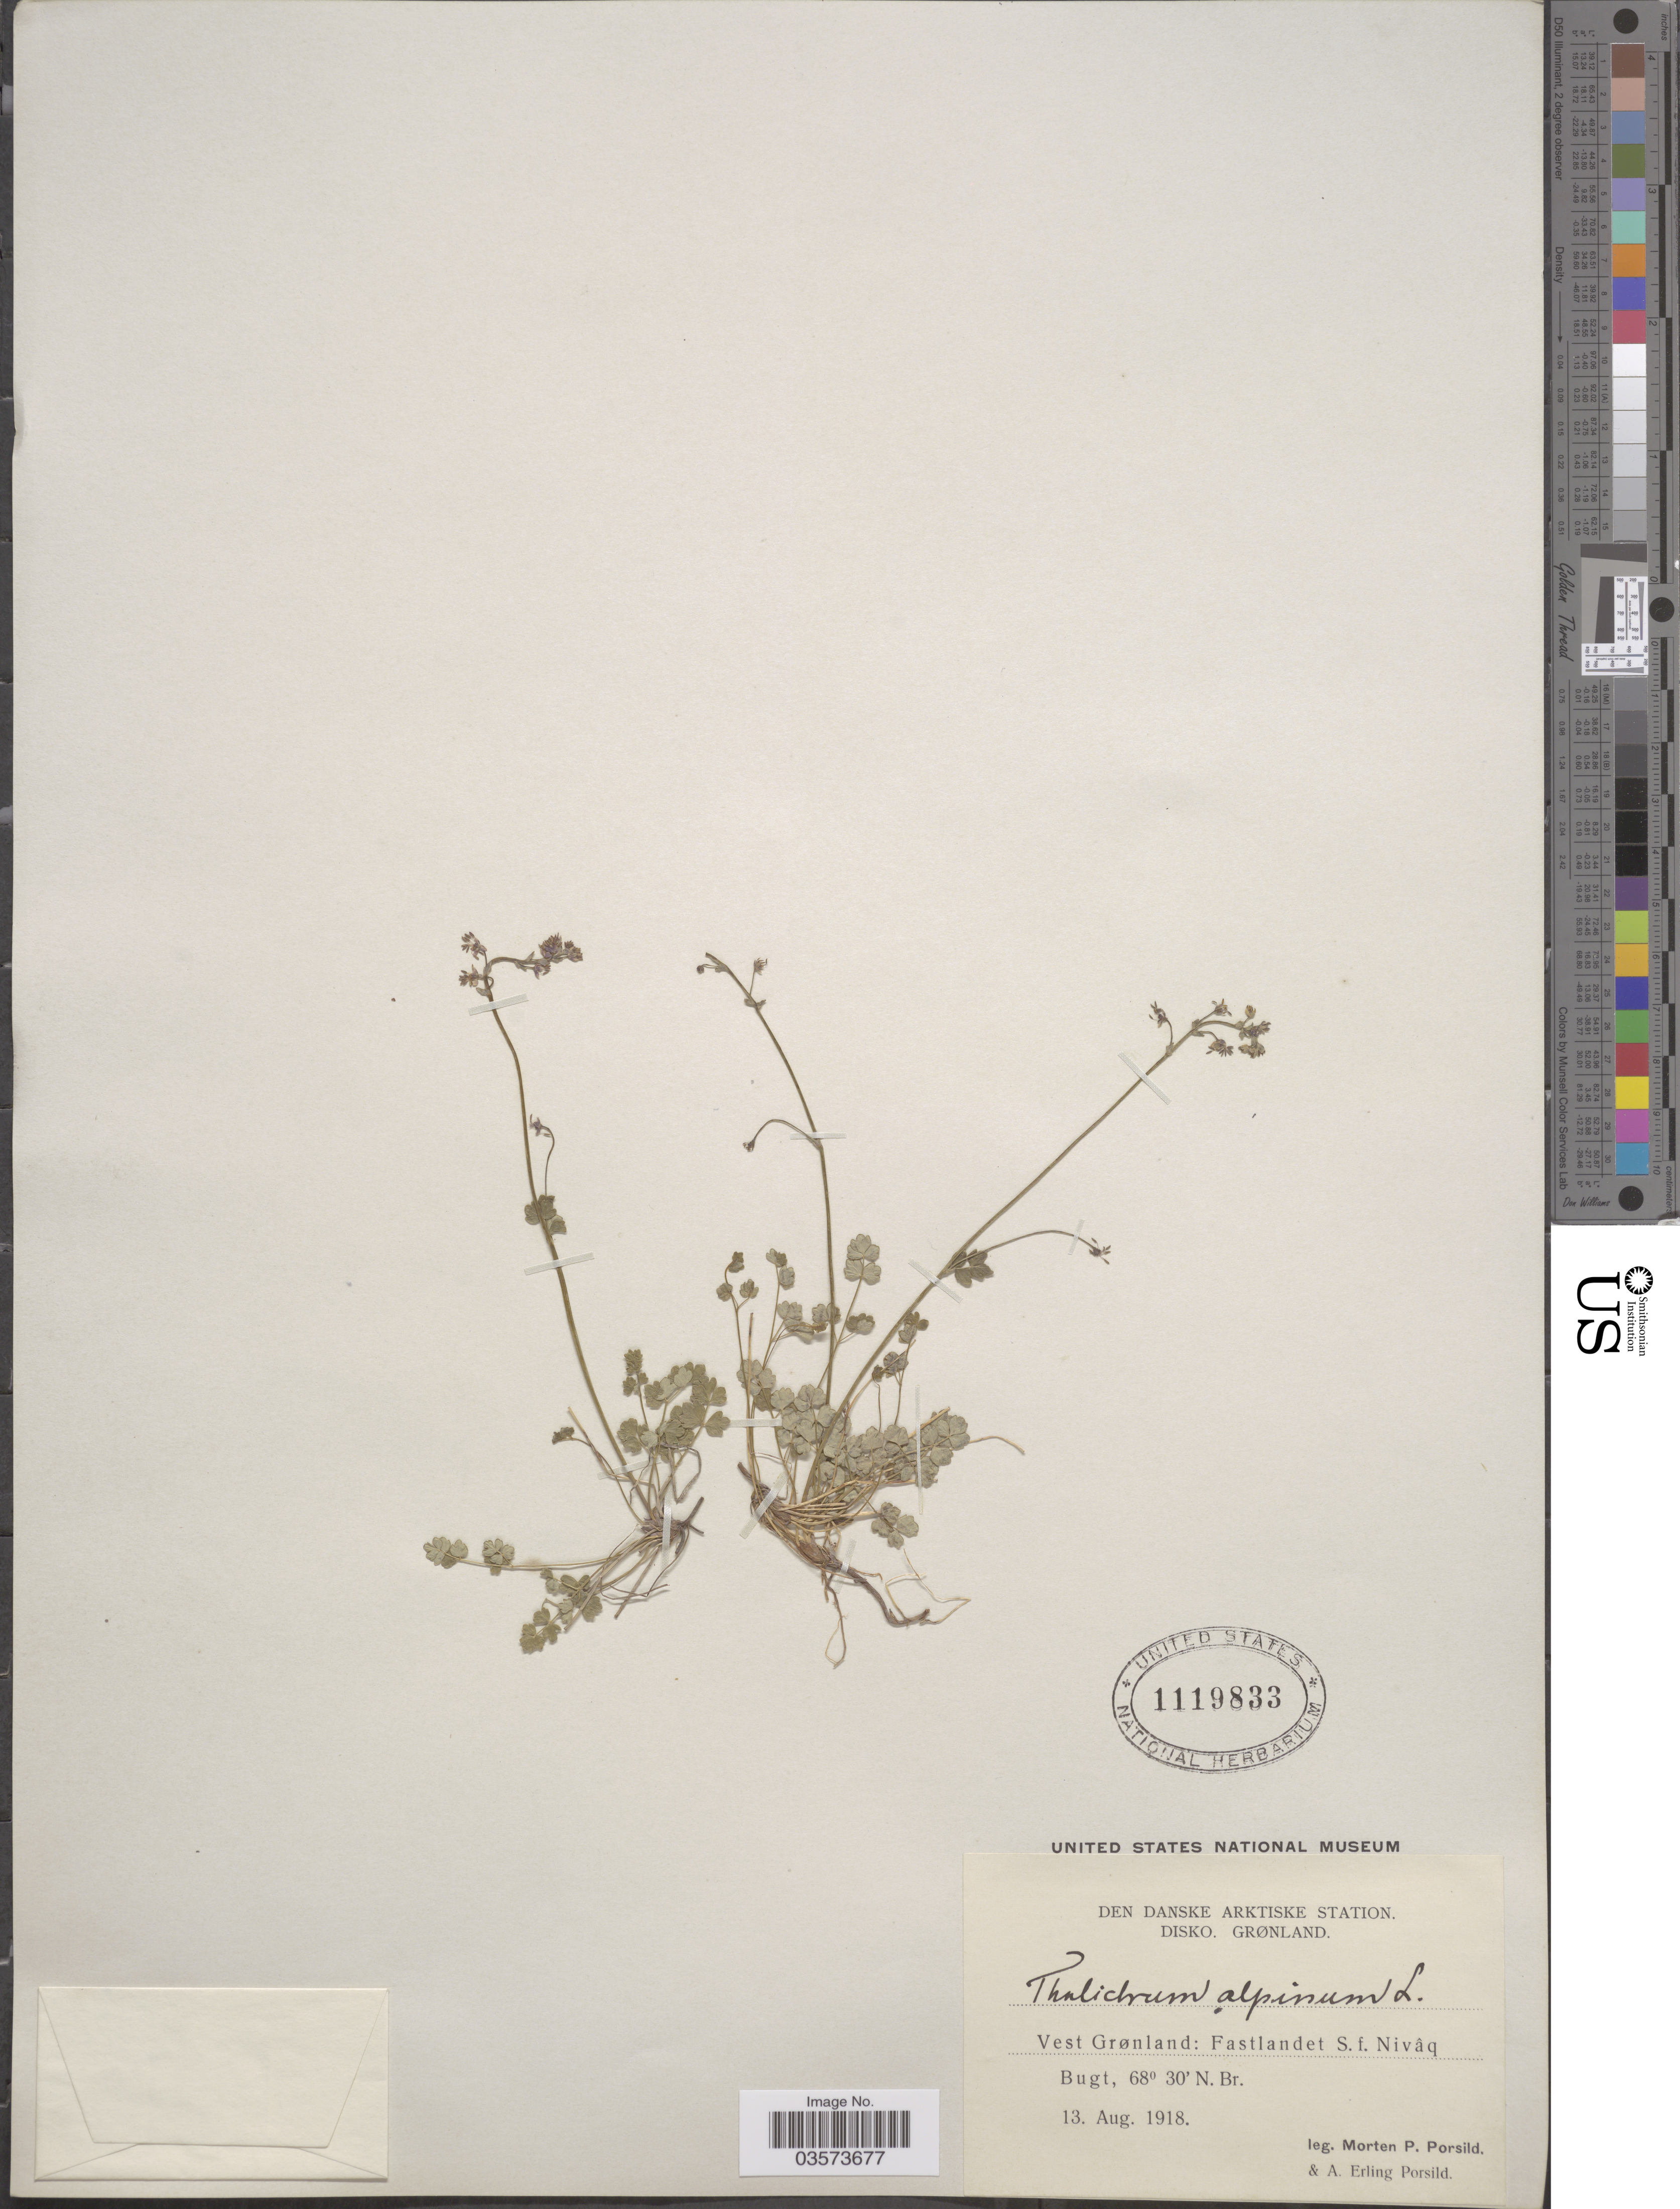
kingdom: Plantae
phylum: Tracheophyta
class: Magnoliopsida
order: Ranunculales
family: Ranunculaceae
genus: Thalictrum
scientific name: Thalictrum alpinum var. typicum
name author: B. Boivin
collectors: M. P. Porsild & A. E. Porsild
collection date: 1918-08-13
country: Greenland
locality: Den Danske Arktiske Station. Disko. Grønland. Vest Grønland: Fastlandet S.f. Nivâq Bugt.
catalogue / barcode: US 1119833